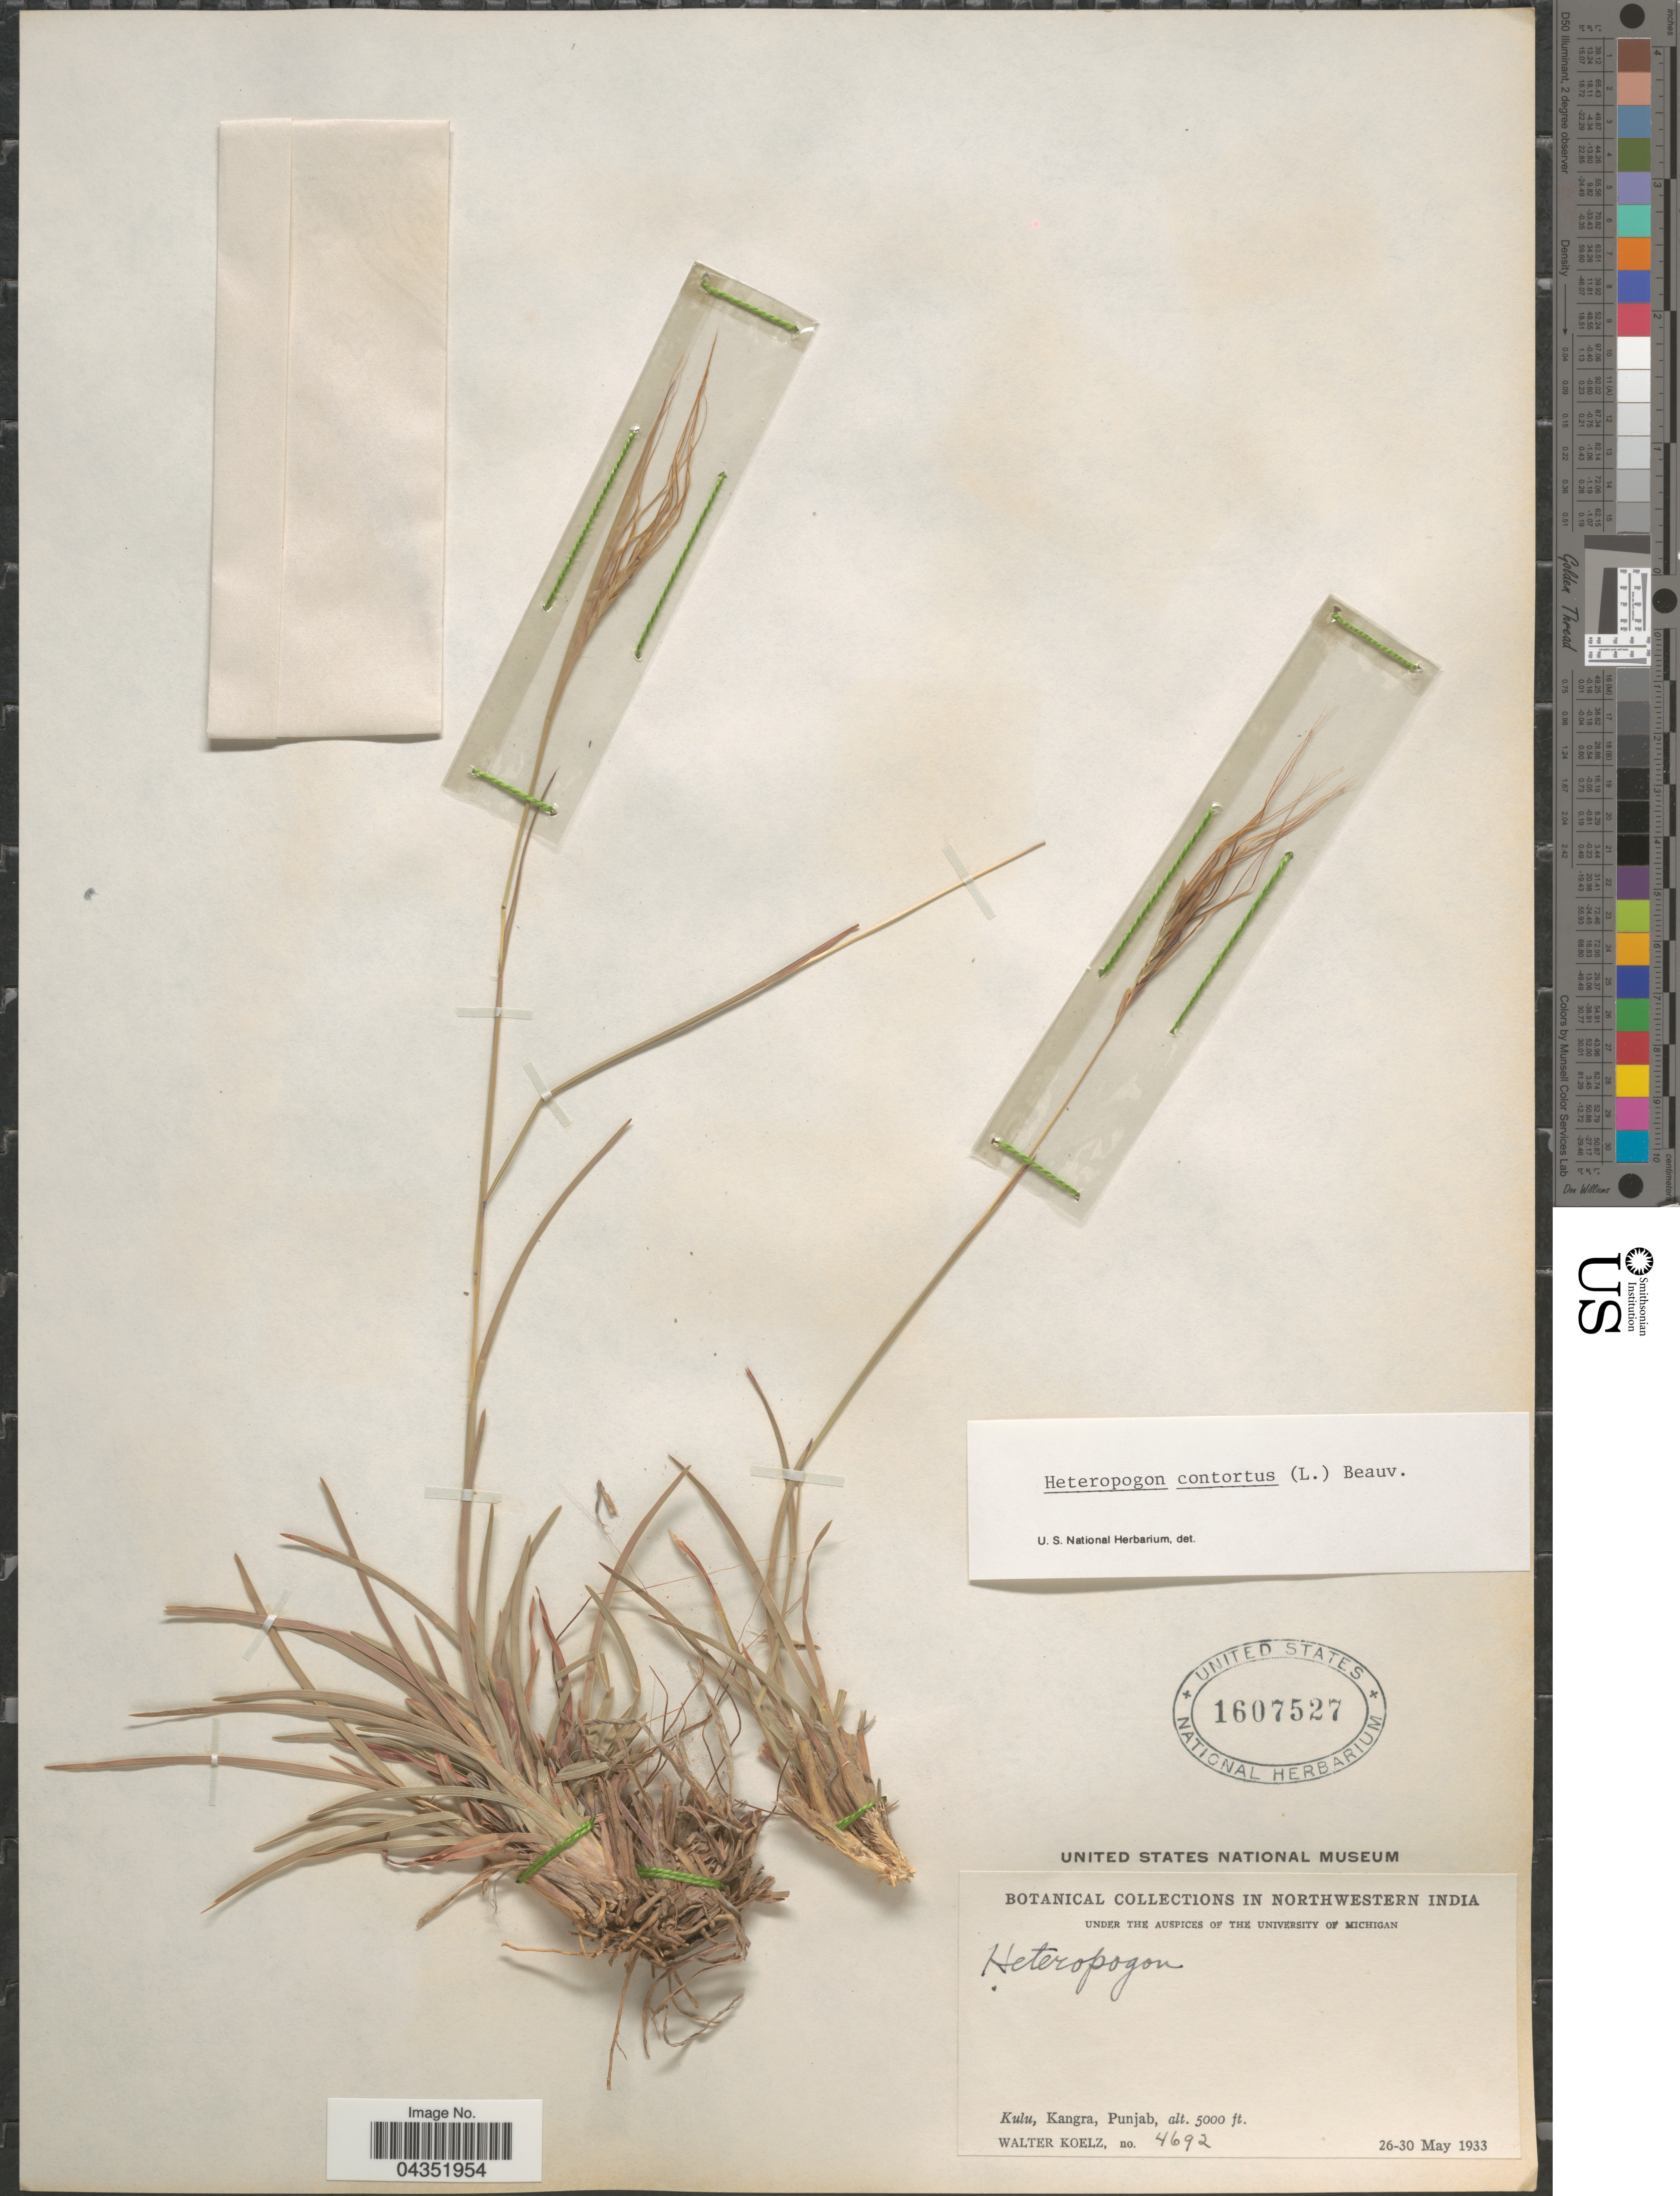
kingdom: Plantae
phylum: Tracheophyta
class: Liliopsida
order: Poales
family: Poaceae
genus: Heteropogon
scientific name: Heteropogon contortus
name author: (L.) P. Beauv. ex Roem. & Schult.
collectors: W. N. Koelz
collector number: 4692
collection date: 1933-05-26/1933-05-30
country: India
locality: In Northwestern India. Kulu, Kangra.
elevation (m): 1524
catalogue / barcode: US 1607527